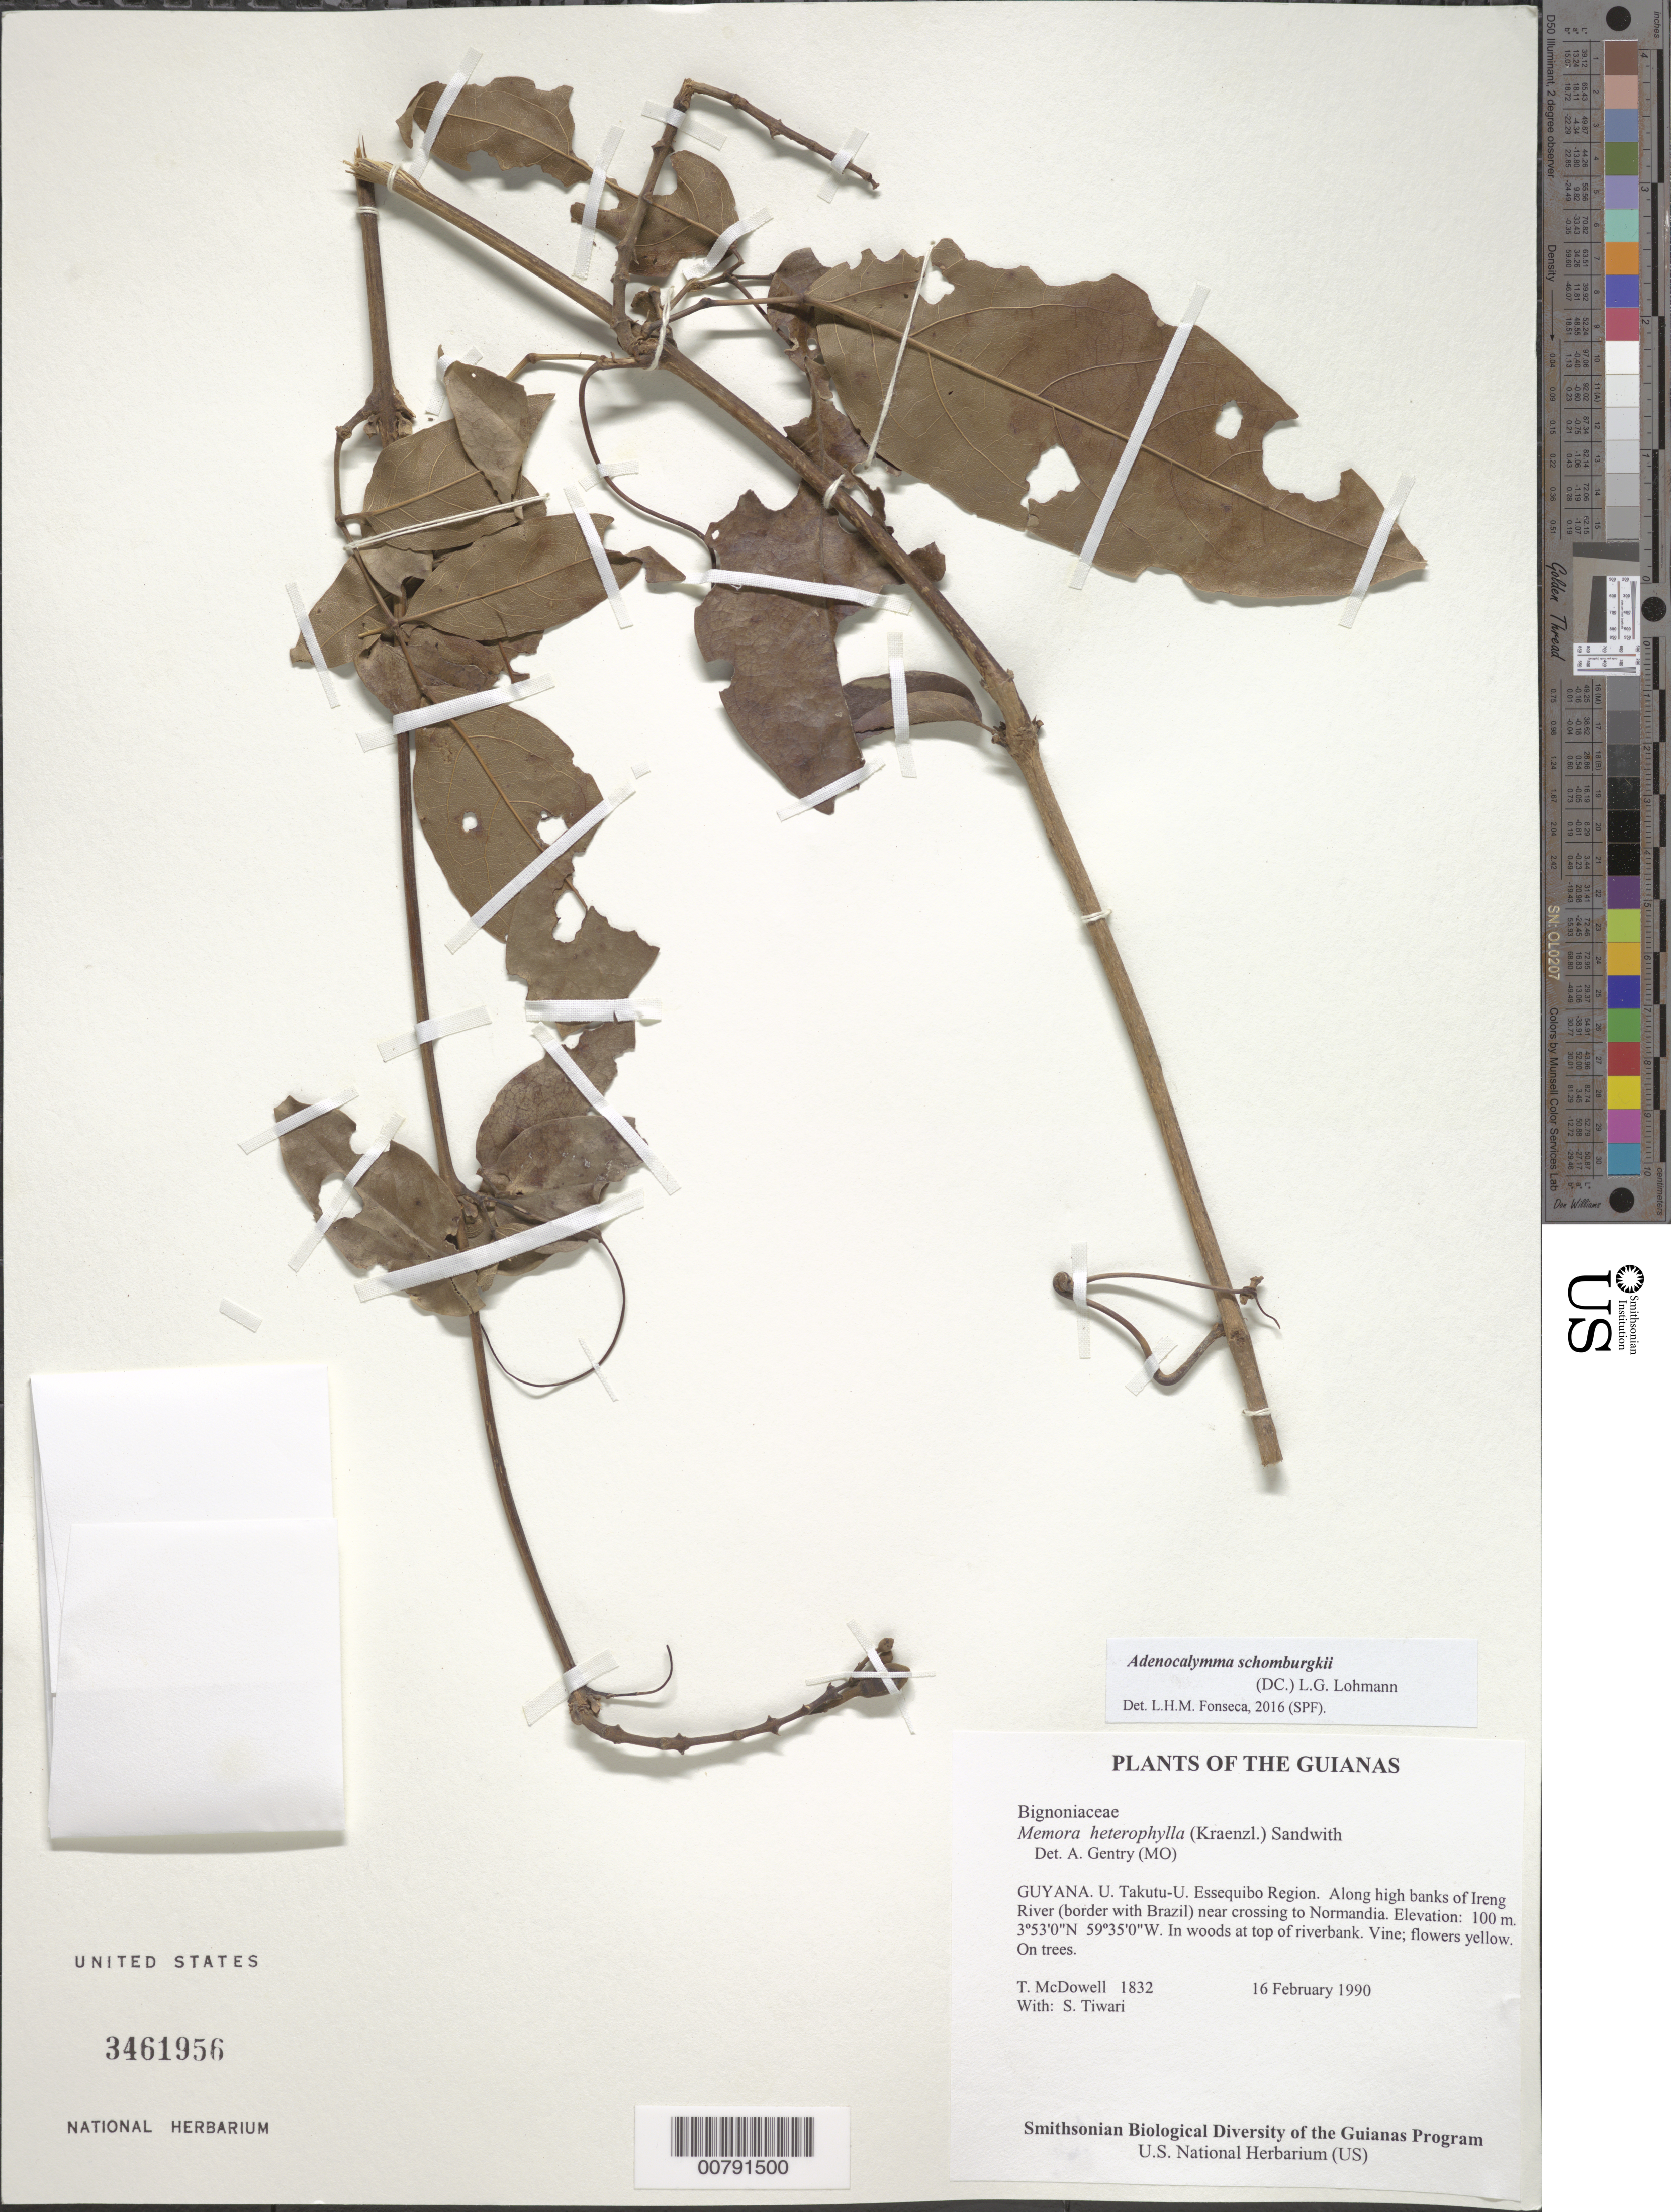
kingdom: Plantae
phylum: Tracheophyta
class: Magnoliopsida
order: Lamiales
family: Bignoniaceae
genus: Adenocalymma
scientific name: Adenocalymma schomburgkii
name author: (DC.) L.G. Lohmann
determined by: Fonseca, L. H. M.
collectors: T. McDowell & S. Tiwari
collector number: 1832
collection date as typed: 16 February 1990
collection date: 1990-02-16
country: Guyana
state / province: U. Takutu-U. Essequibo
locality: Along high banks of Ireng River (border with Brazil) near crossing to Normandia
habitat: In woods at top of riverbank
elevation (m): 100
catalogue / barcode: US 3461956